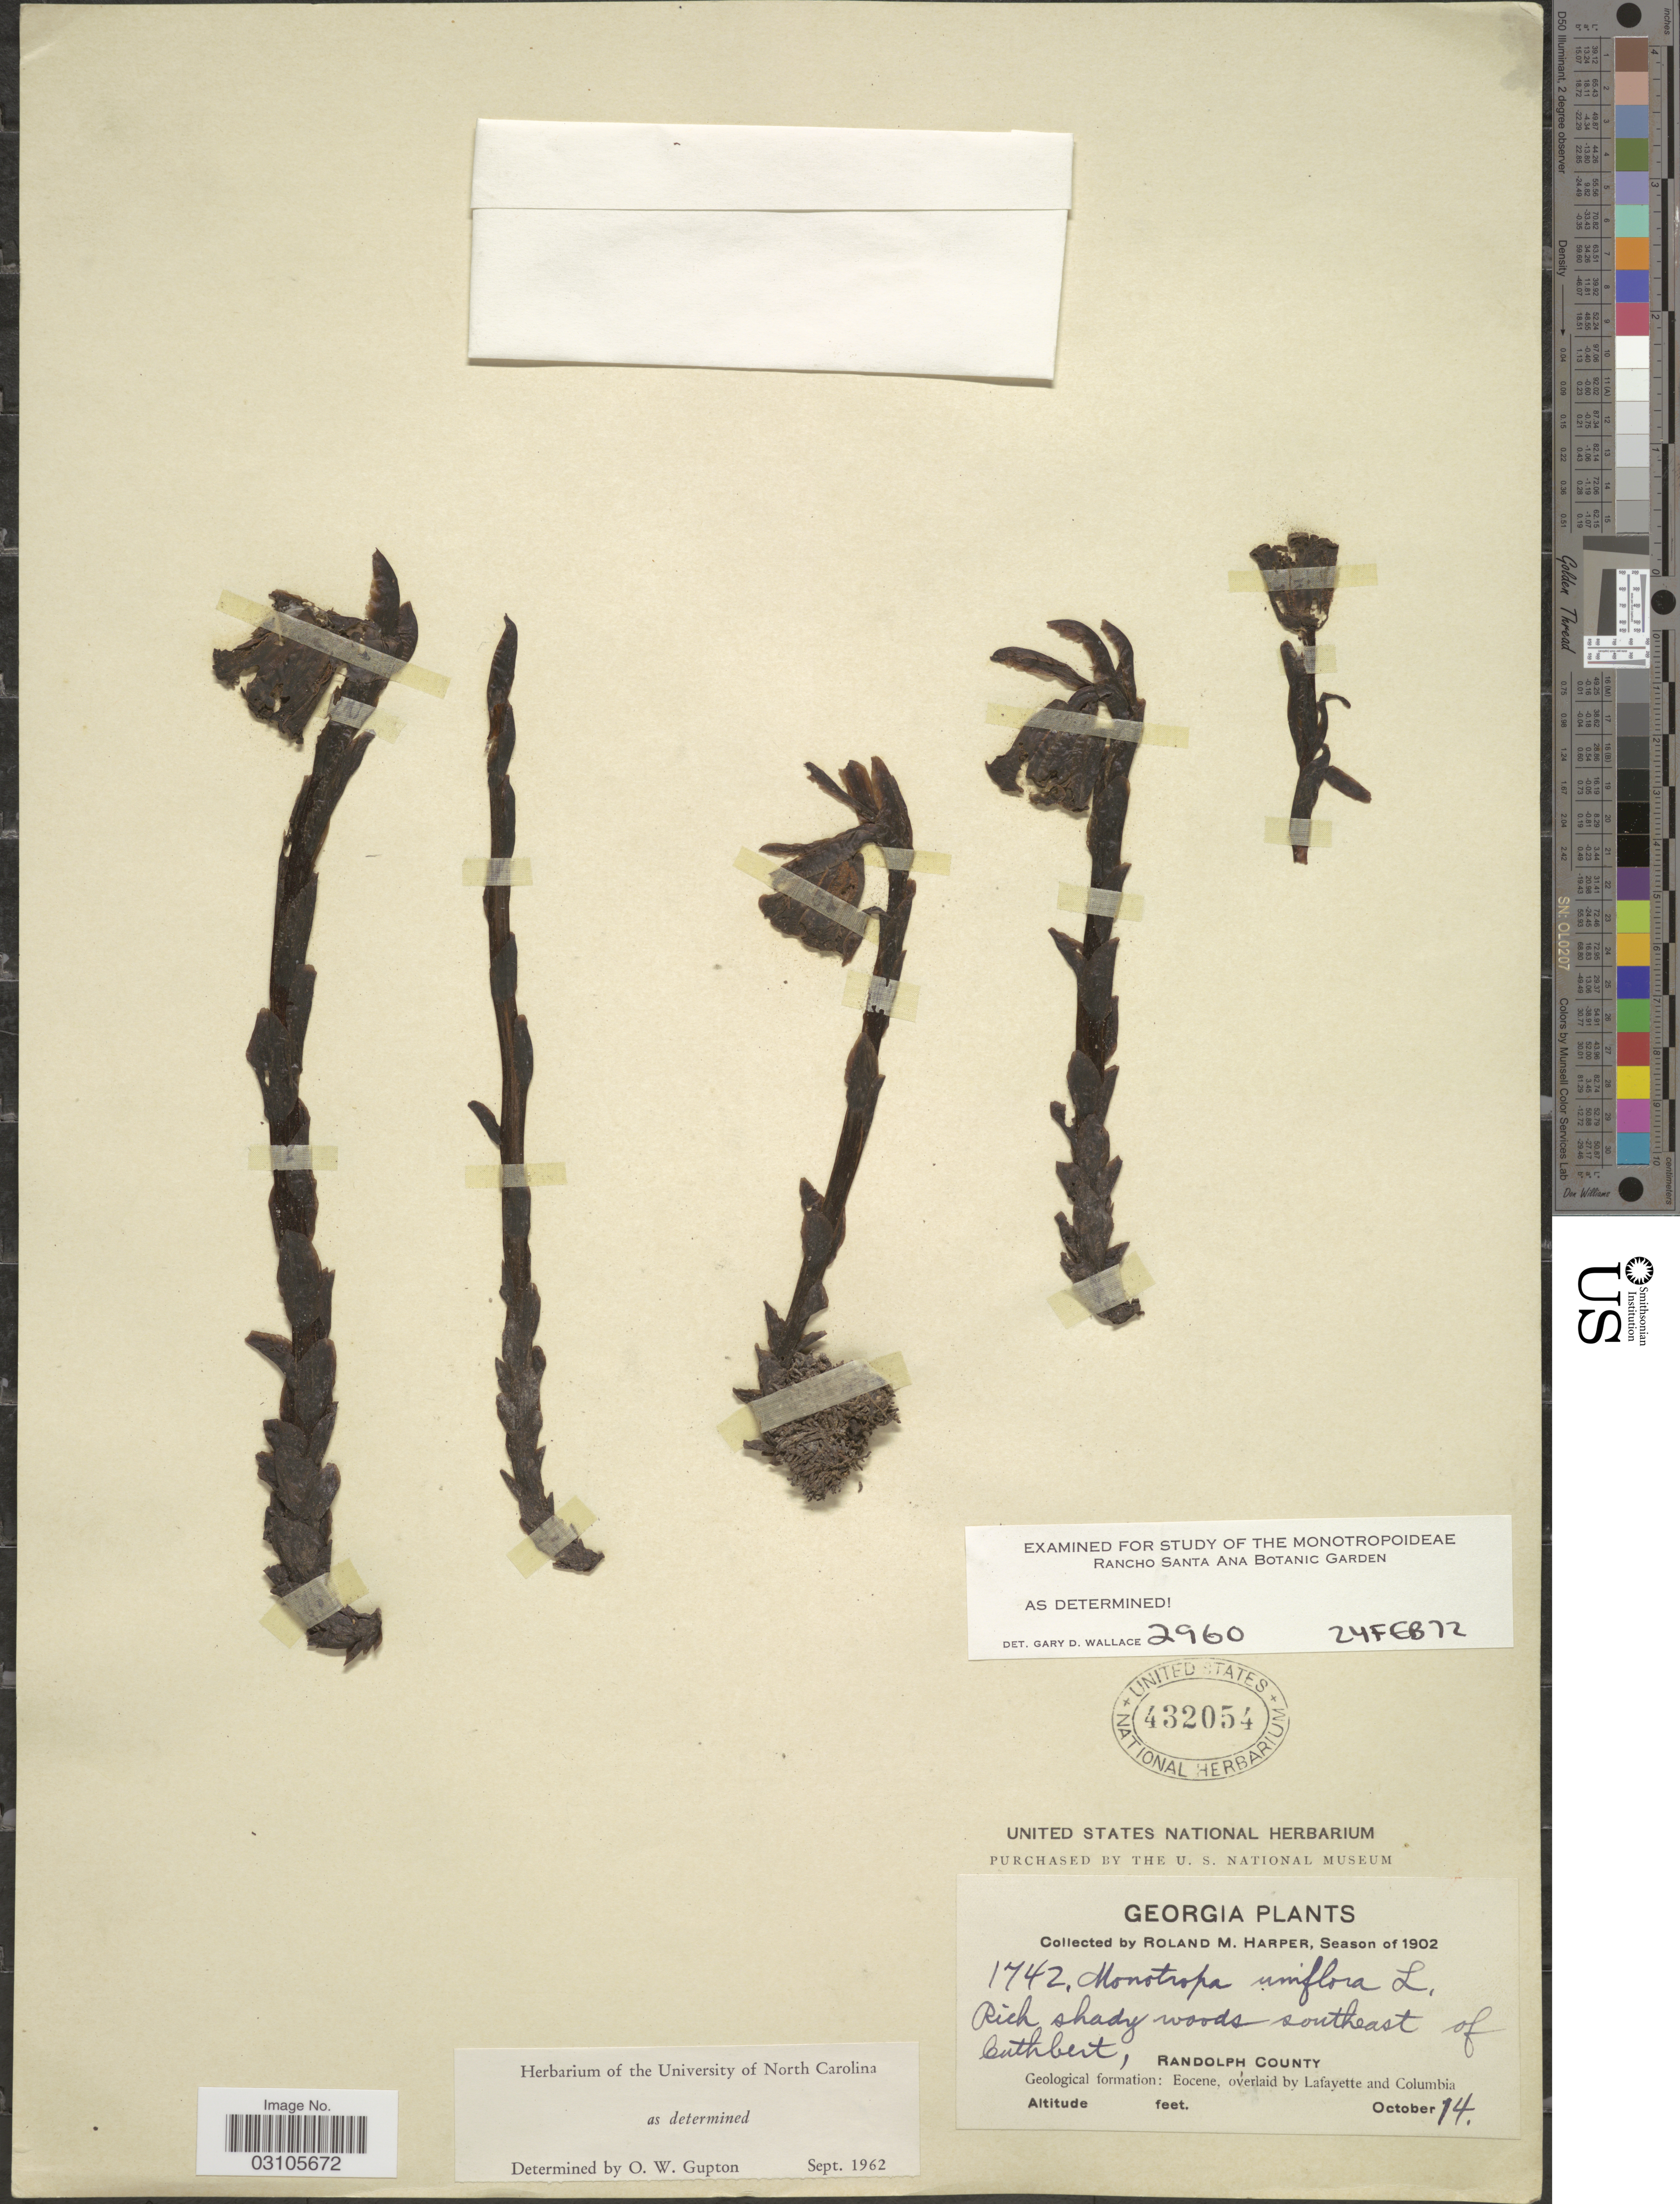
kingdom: Plantae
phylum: Tracheophyta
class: Magnoliopsida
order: Ericales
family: Ericaceae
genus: Monotropa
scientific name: Monotropa uniflora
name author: L.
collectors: R. M. Harper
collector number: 1742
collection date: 1902-10-14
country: United States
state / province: Georgia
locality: Southeast of Cuthbert, Randolph County. Geological formation: Eocene, overlaid by Lafayette and Columbia.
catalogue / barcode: US 432054